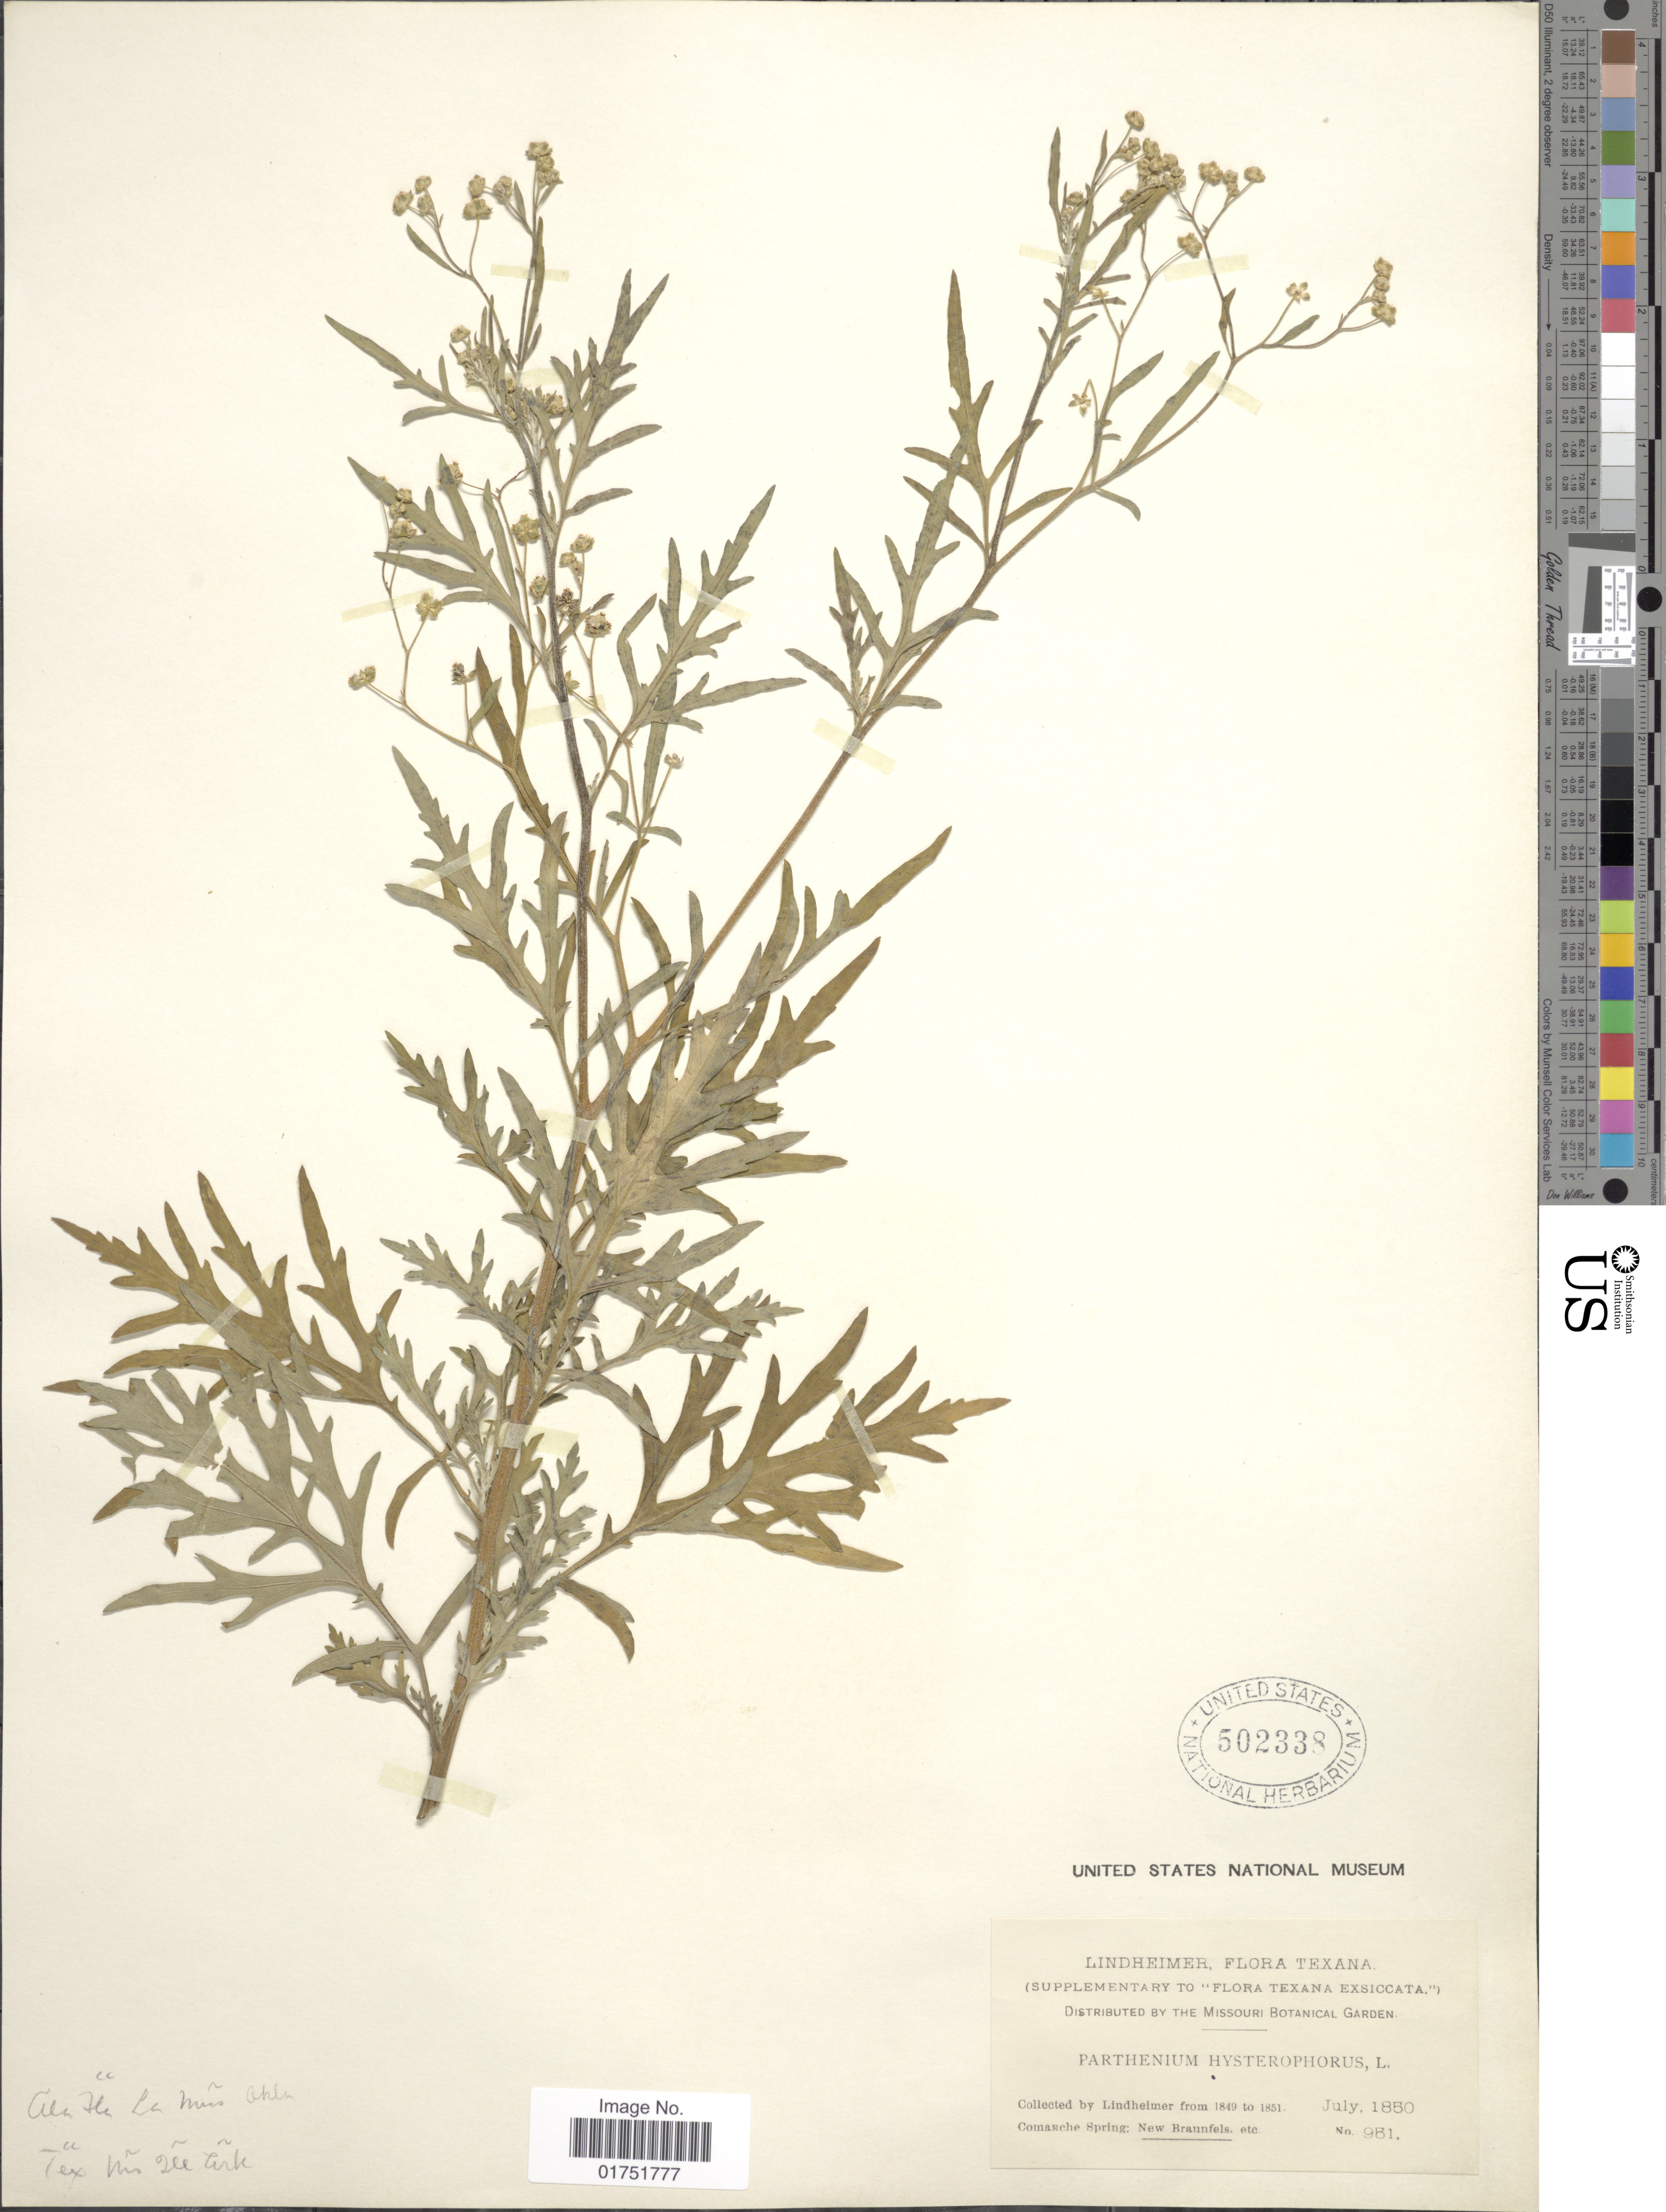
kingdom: Plantae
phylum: Tracheophyta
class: Magnoliopsida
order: Asterales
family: Asteraceae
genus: Parthenium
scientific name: Parthenium hysterophorus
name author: L.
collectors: F. J. Lindheimer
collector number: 951*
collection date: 1850-07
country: United States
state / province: Texas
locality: Comanche Spring, New Braunfels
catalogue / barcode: US 502338